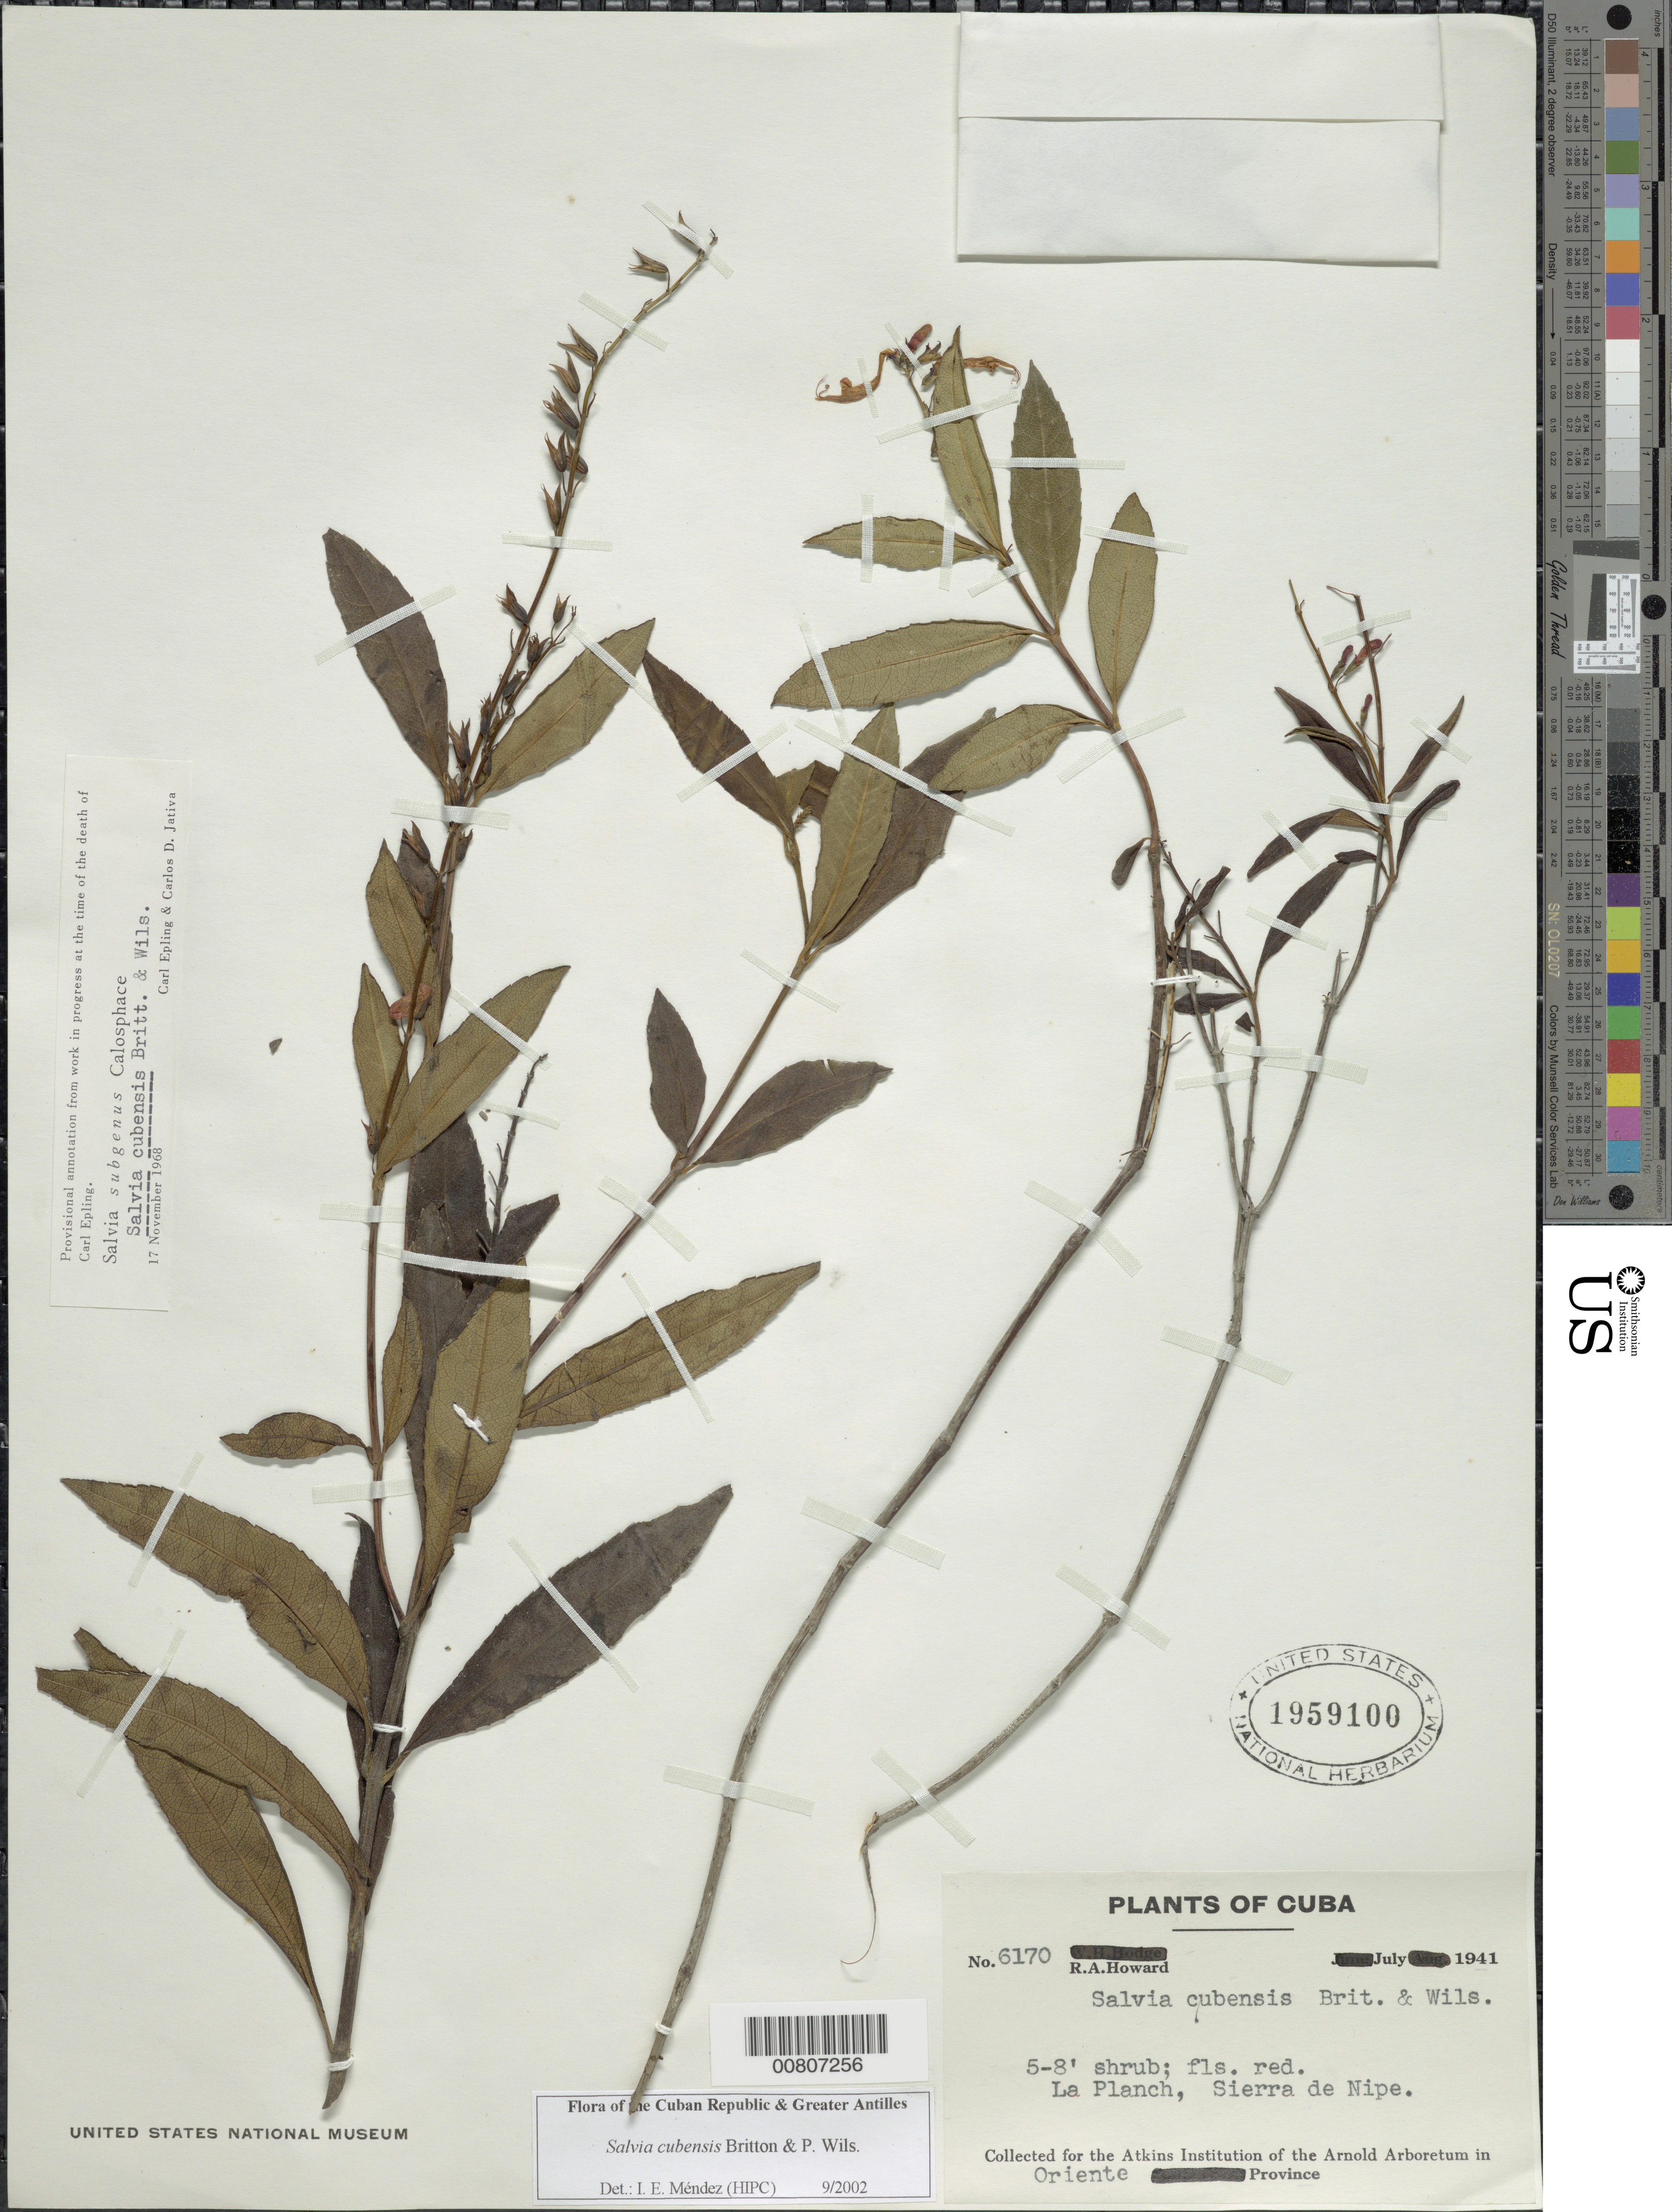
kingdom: Plantae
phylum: Tracheophyta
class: Magnoliopsida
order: Lamiales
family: Lamiaceae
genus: Salvia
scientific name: Salvia cubensis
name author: Britton & P. Wilson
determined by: Méndez, Isidro E., (HIPC)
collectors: R. A. Howard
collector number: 6170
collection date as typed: Jul 1941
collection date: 1941-07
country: Cuba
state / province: Holguín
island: Cuba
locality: La Planch, Sierra de Nipe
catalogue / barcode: US 1959100